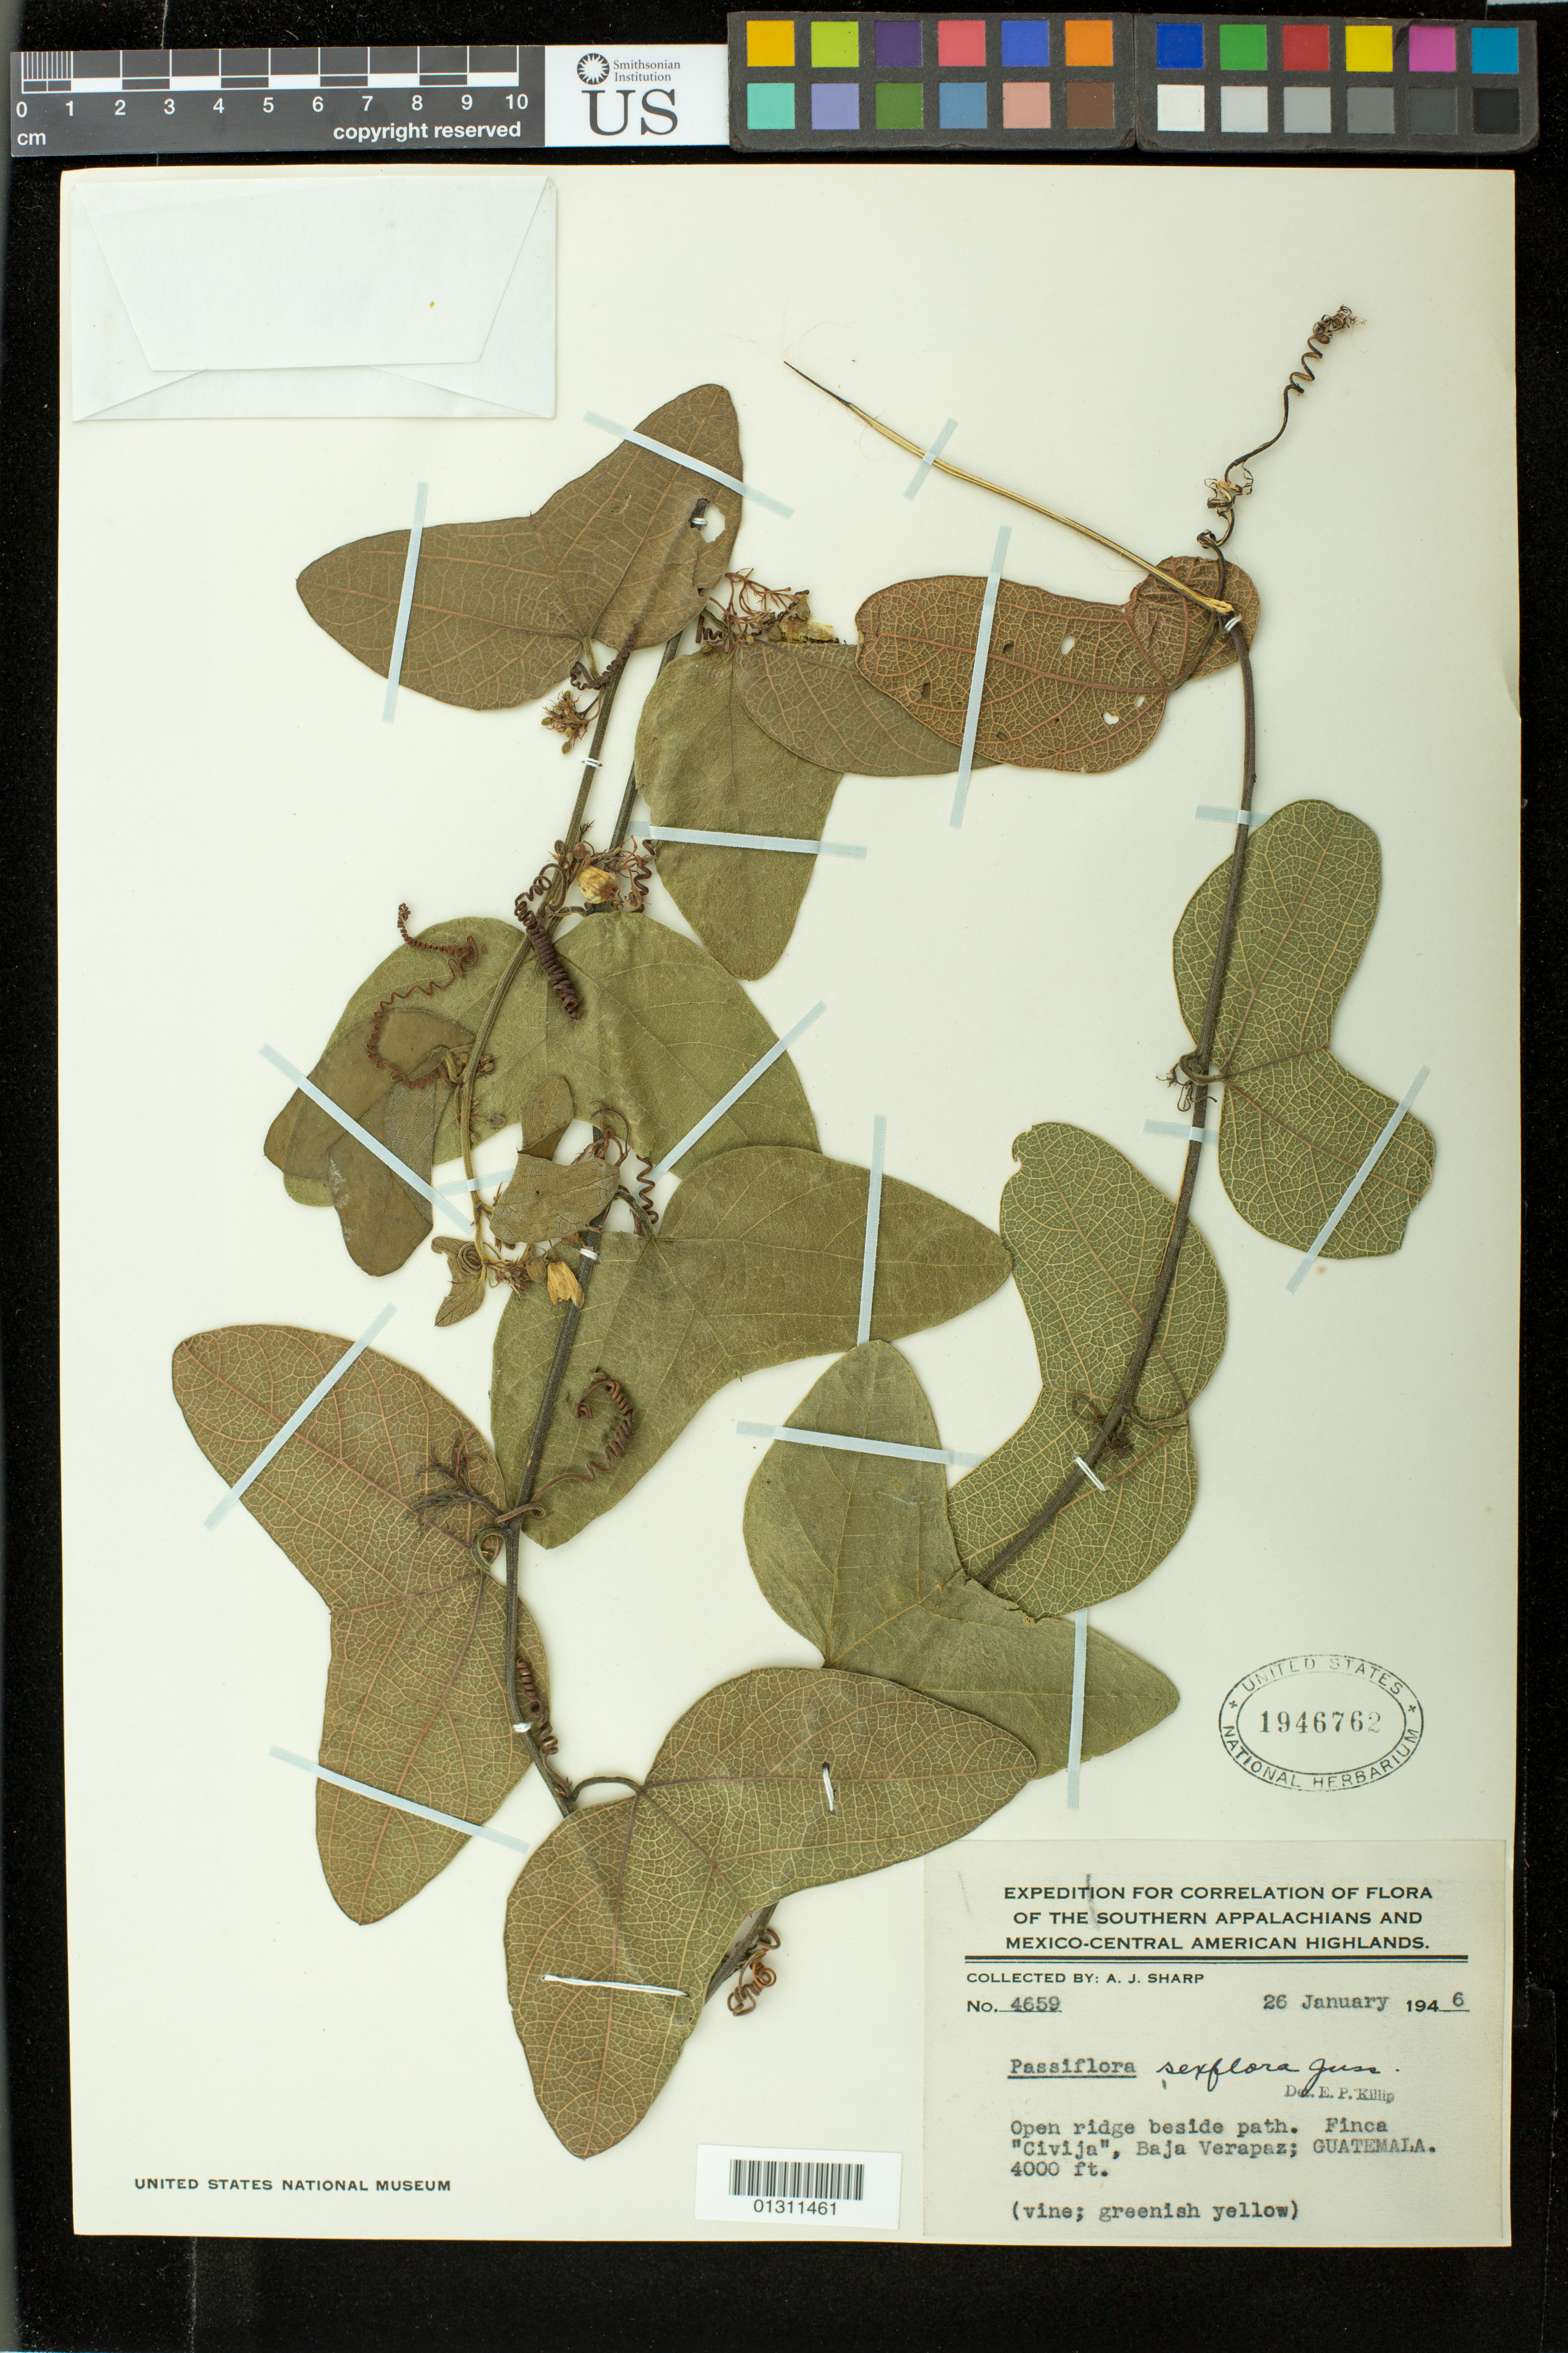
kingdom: Plantae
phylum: Tracheophyta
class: Magnoliopsida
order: Malpighiales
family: Passifloraceae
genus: Passiflora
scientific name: Passiflora sexflora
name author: Juss.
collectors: A. J. Sharp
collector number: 4659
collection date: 1946-01-26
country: Guatemala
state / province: Baja Verapaz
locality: Finca "Civija"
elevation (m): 1219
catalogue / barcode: US 1946762